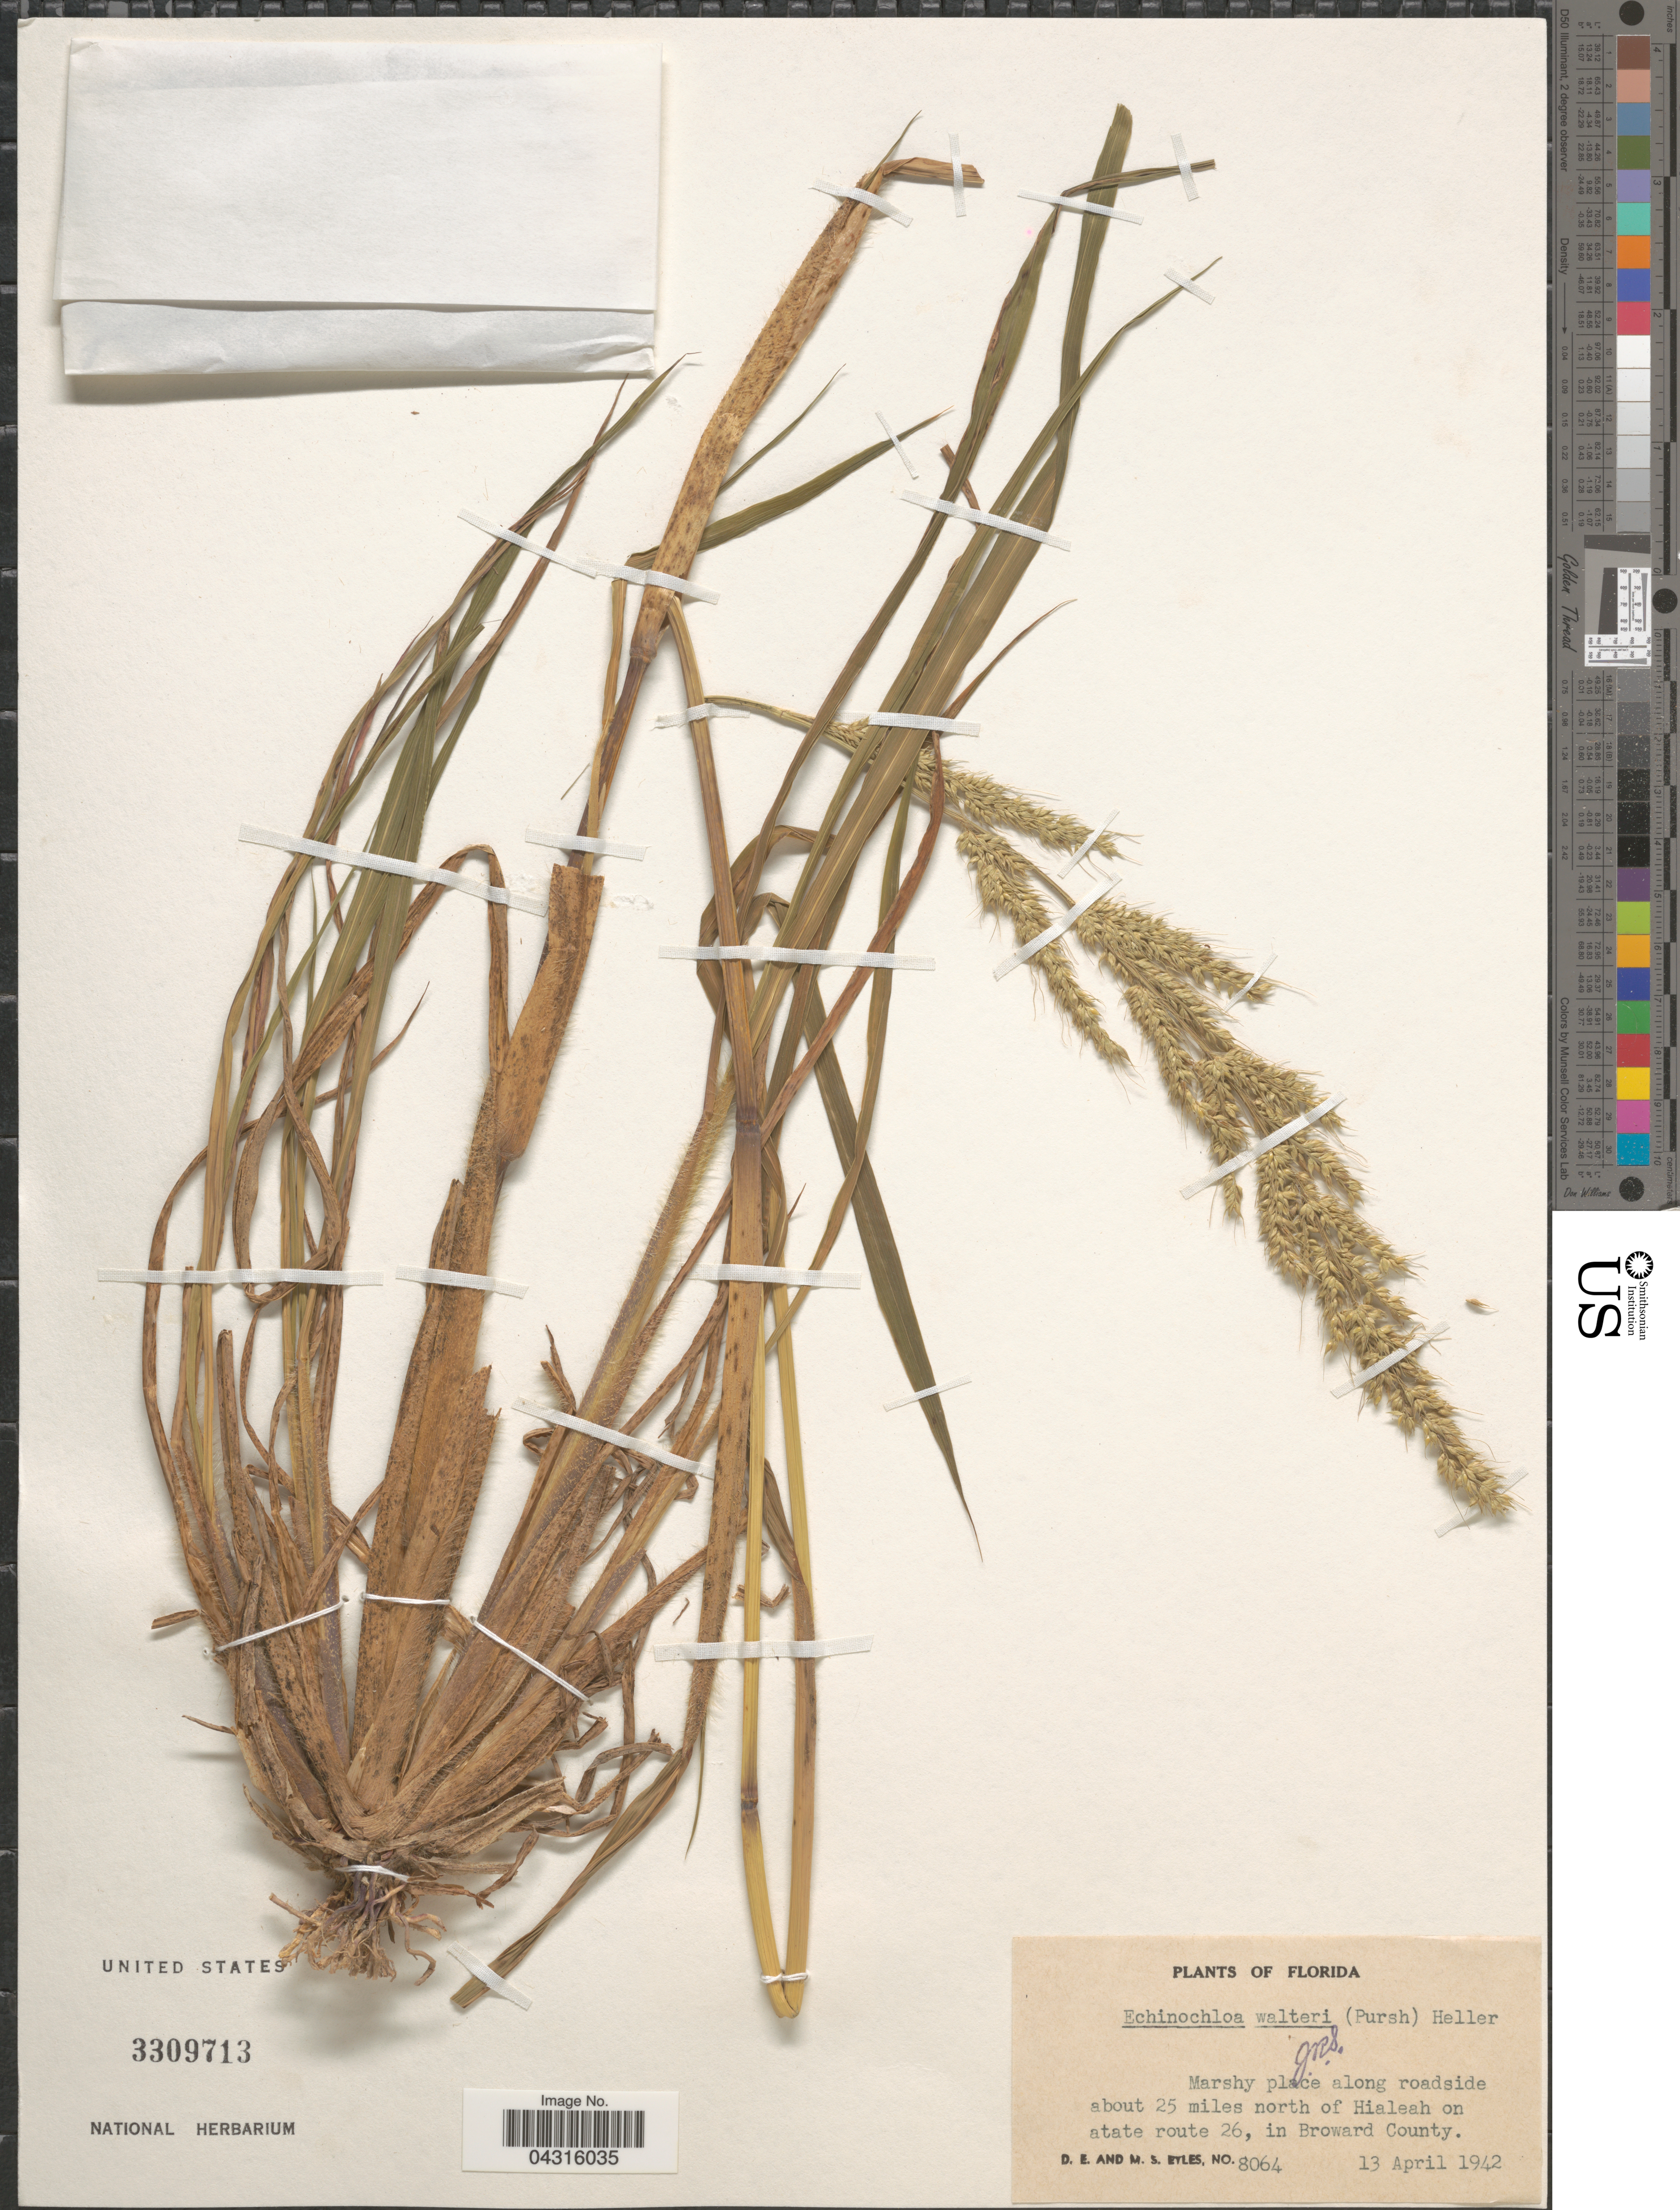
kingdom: Plantae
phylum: Tracheophyta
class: Liliopsida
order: Poales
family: Poaceae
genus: Echinochloa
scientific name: Echinochloa walteri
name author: (Pursh) A. Heller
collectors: D. Eyles & M. Eyles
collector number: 8064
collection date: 1942-04-13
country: United States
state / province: Florida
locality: Marshy place along roadside about 25 miles north of Hialeah on atate route 26, in Broward County.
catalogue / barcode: US 3309713